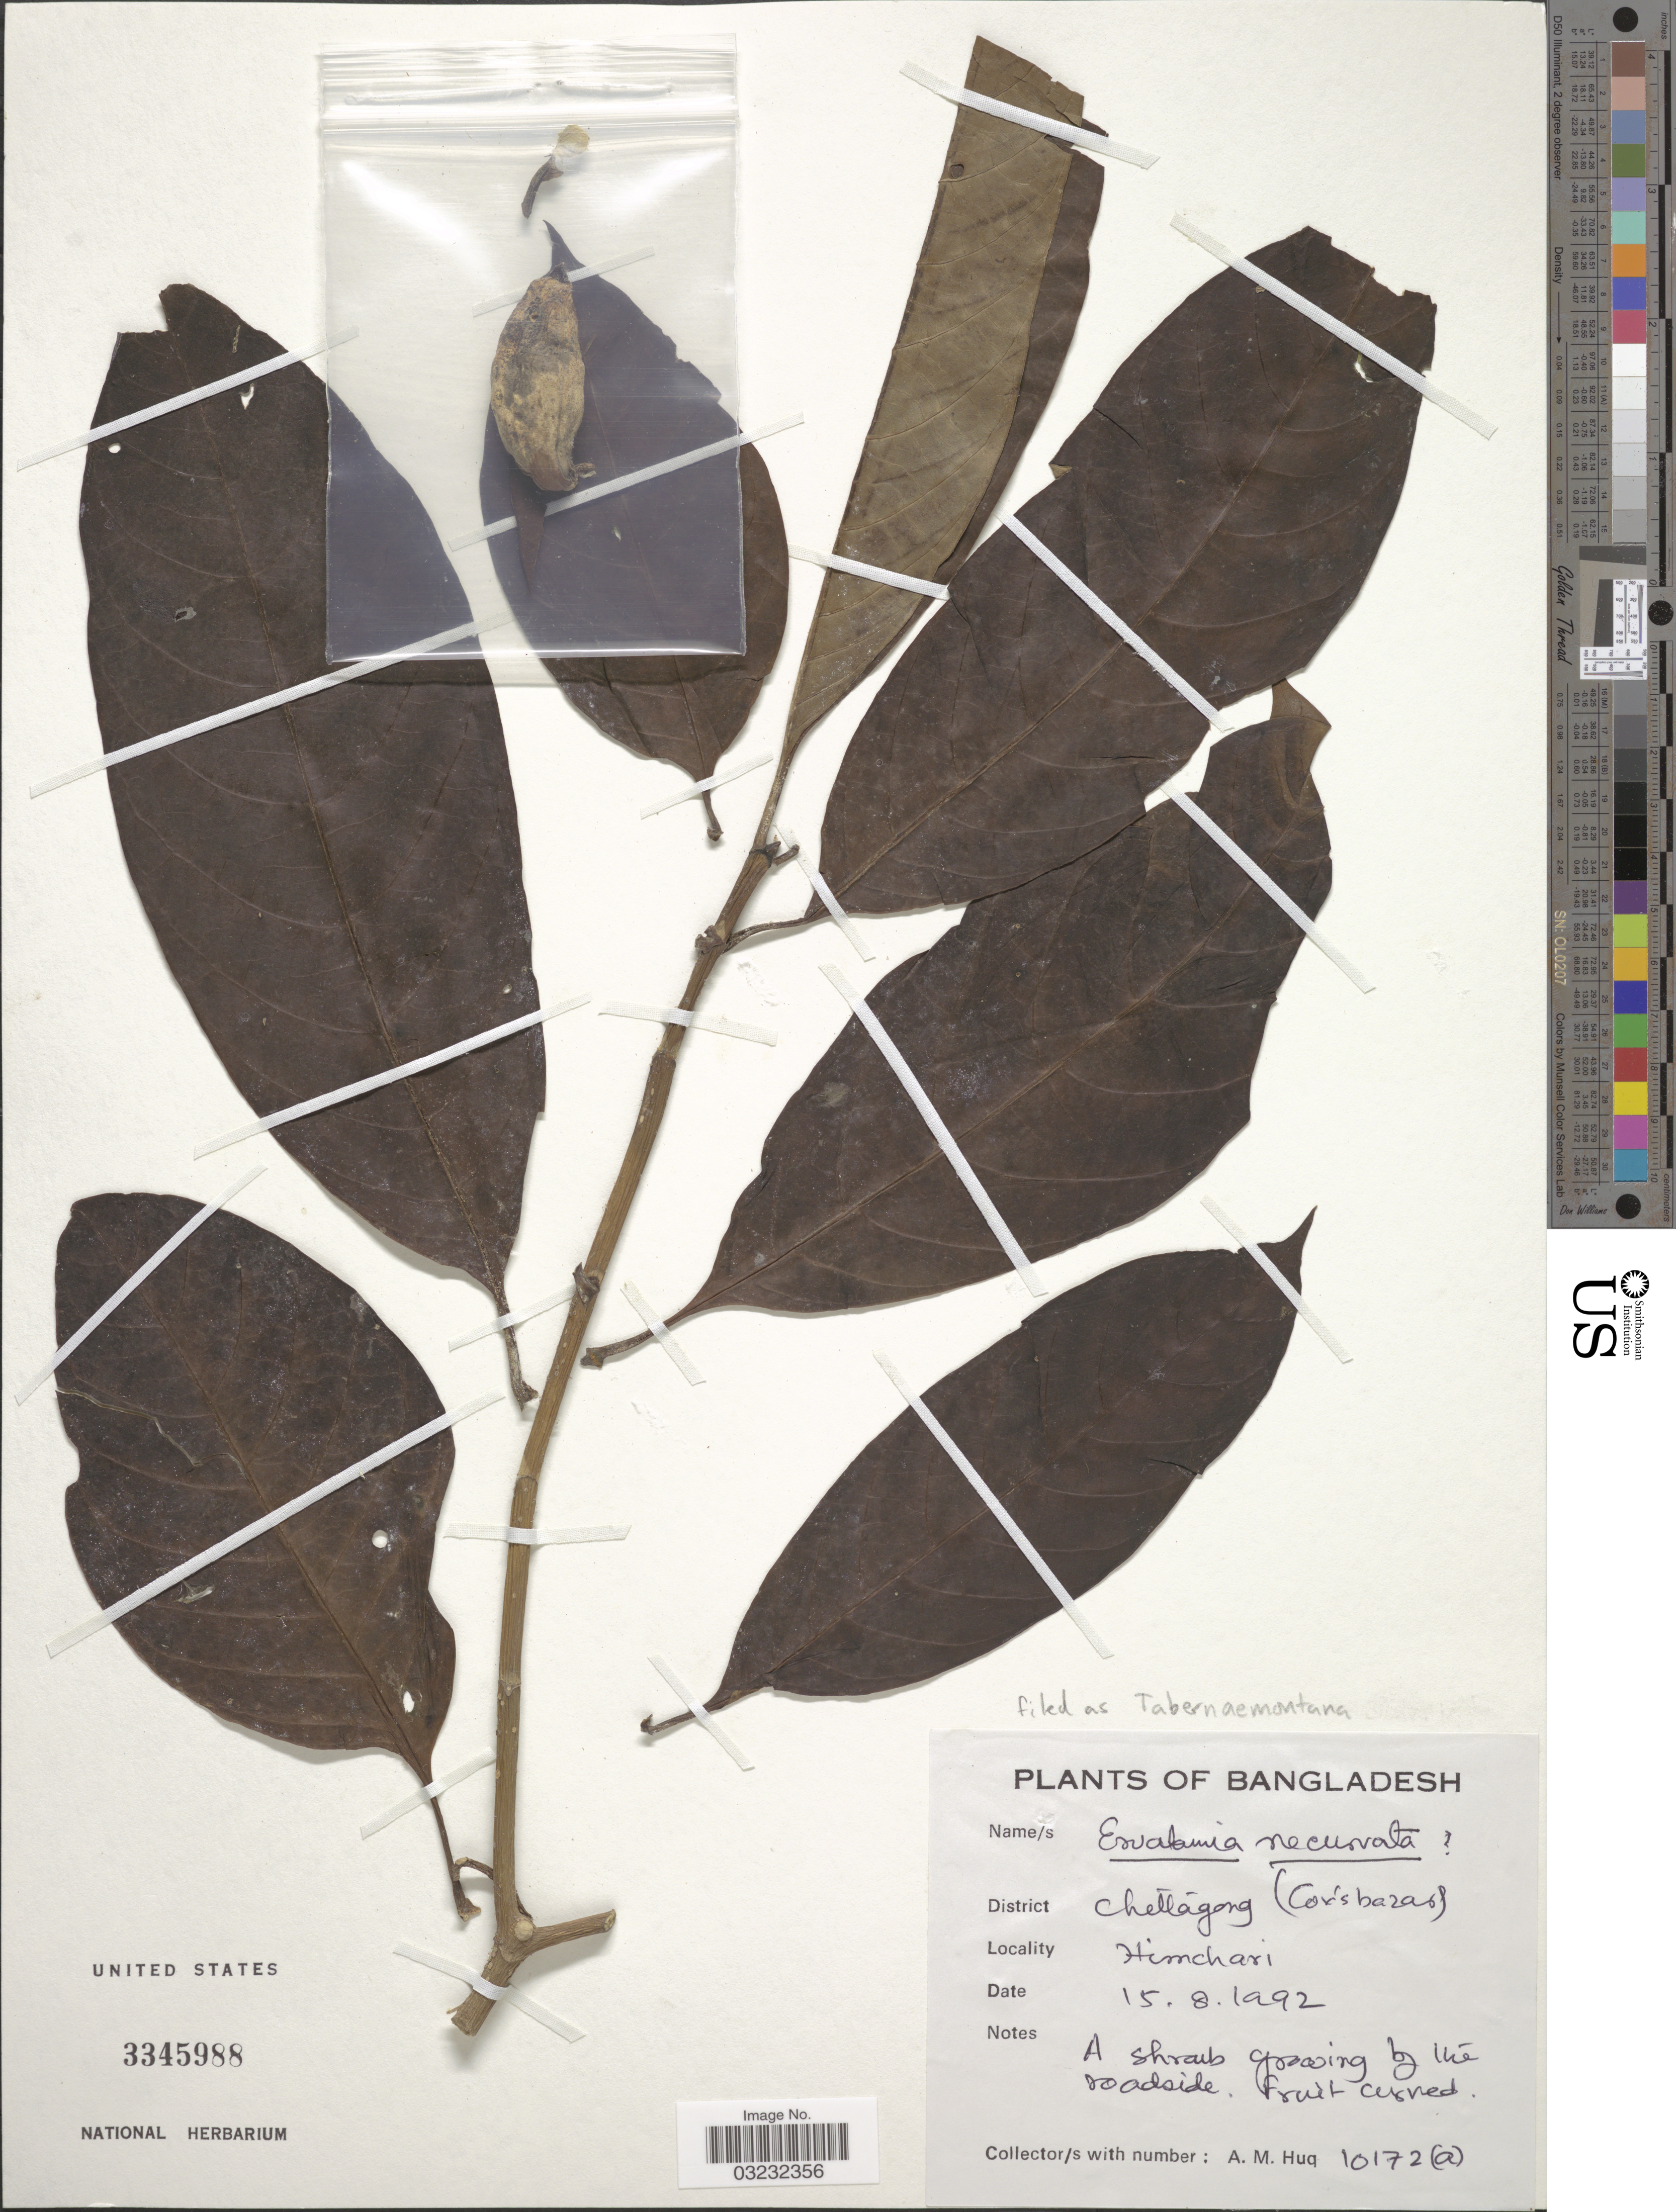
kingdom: Plantae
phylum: Tracheophyta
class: Magnoliopsida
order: Gentianales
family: Apocynaceae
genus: Tabernaemontana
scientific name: Tabernaemontana corymbosa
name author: Roxb. ex Wall.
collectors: A. M. Huq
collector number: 10172(a)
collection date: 1992-08-15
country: Bangladesh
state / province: Chittagong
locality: District Chittagong (Cor's bazar), Himchari.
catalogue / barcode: US 3345988